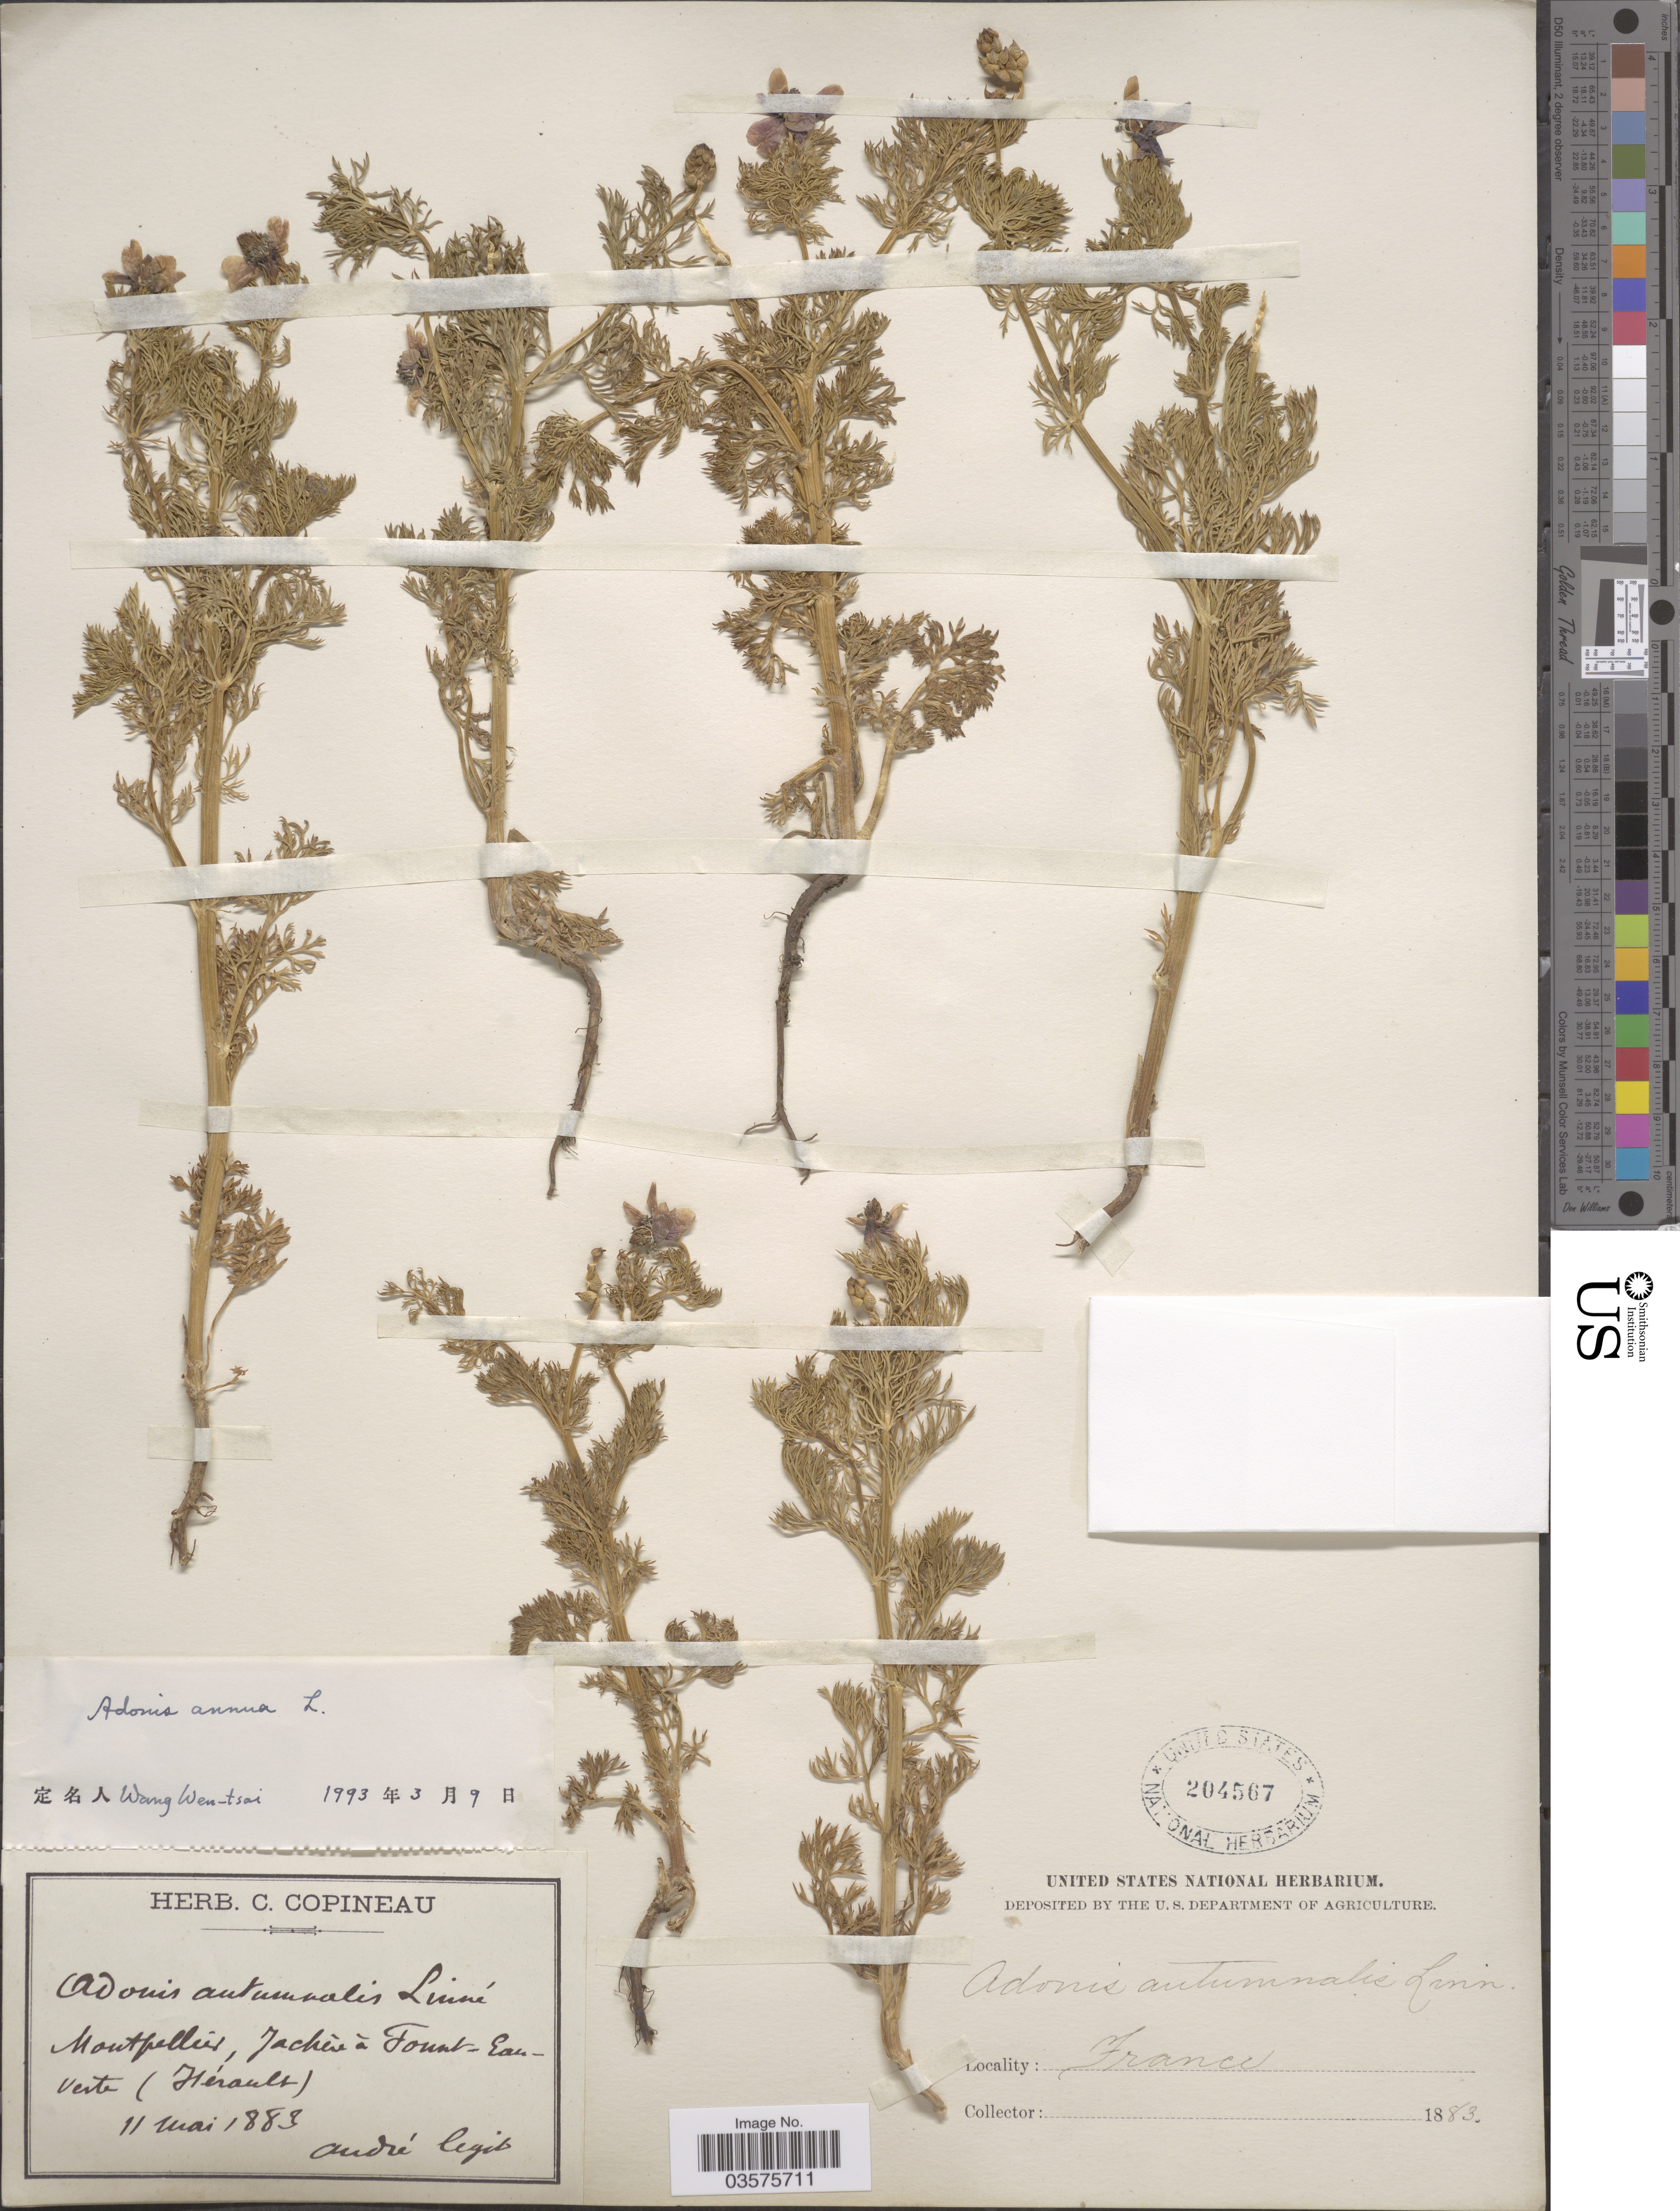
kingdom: Plantae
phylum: Tracheophyta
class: Magnoliopsida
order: Ranunculales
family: Ranunculaceae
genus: Adonis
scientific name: Adonis annua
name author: L.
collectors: André, --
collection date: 1883-05-11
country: France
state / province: Occitanie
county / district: Hérault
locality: Montpellier, Jachie [interpreted] à Fonat [interpreted]-Eau-verte (Hérault).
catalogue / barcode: US 204567